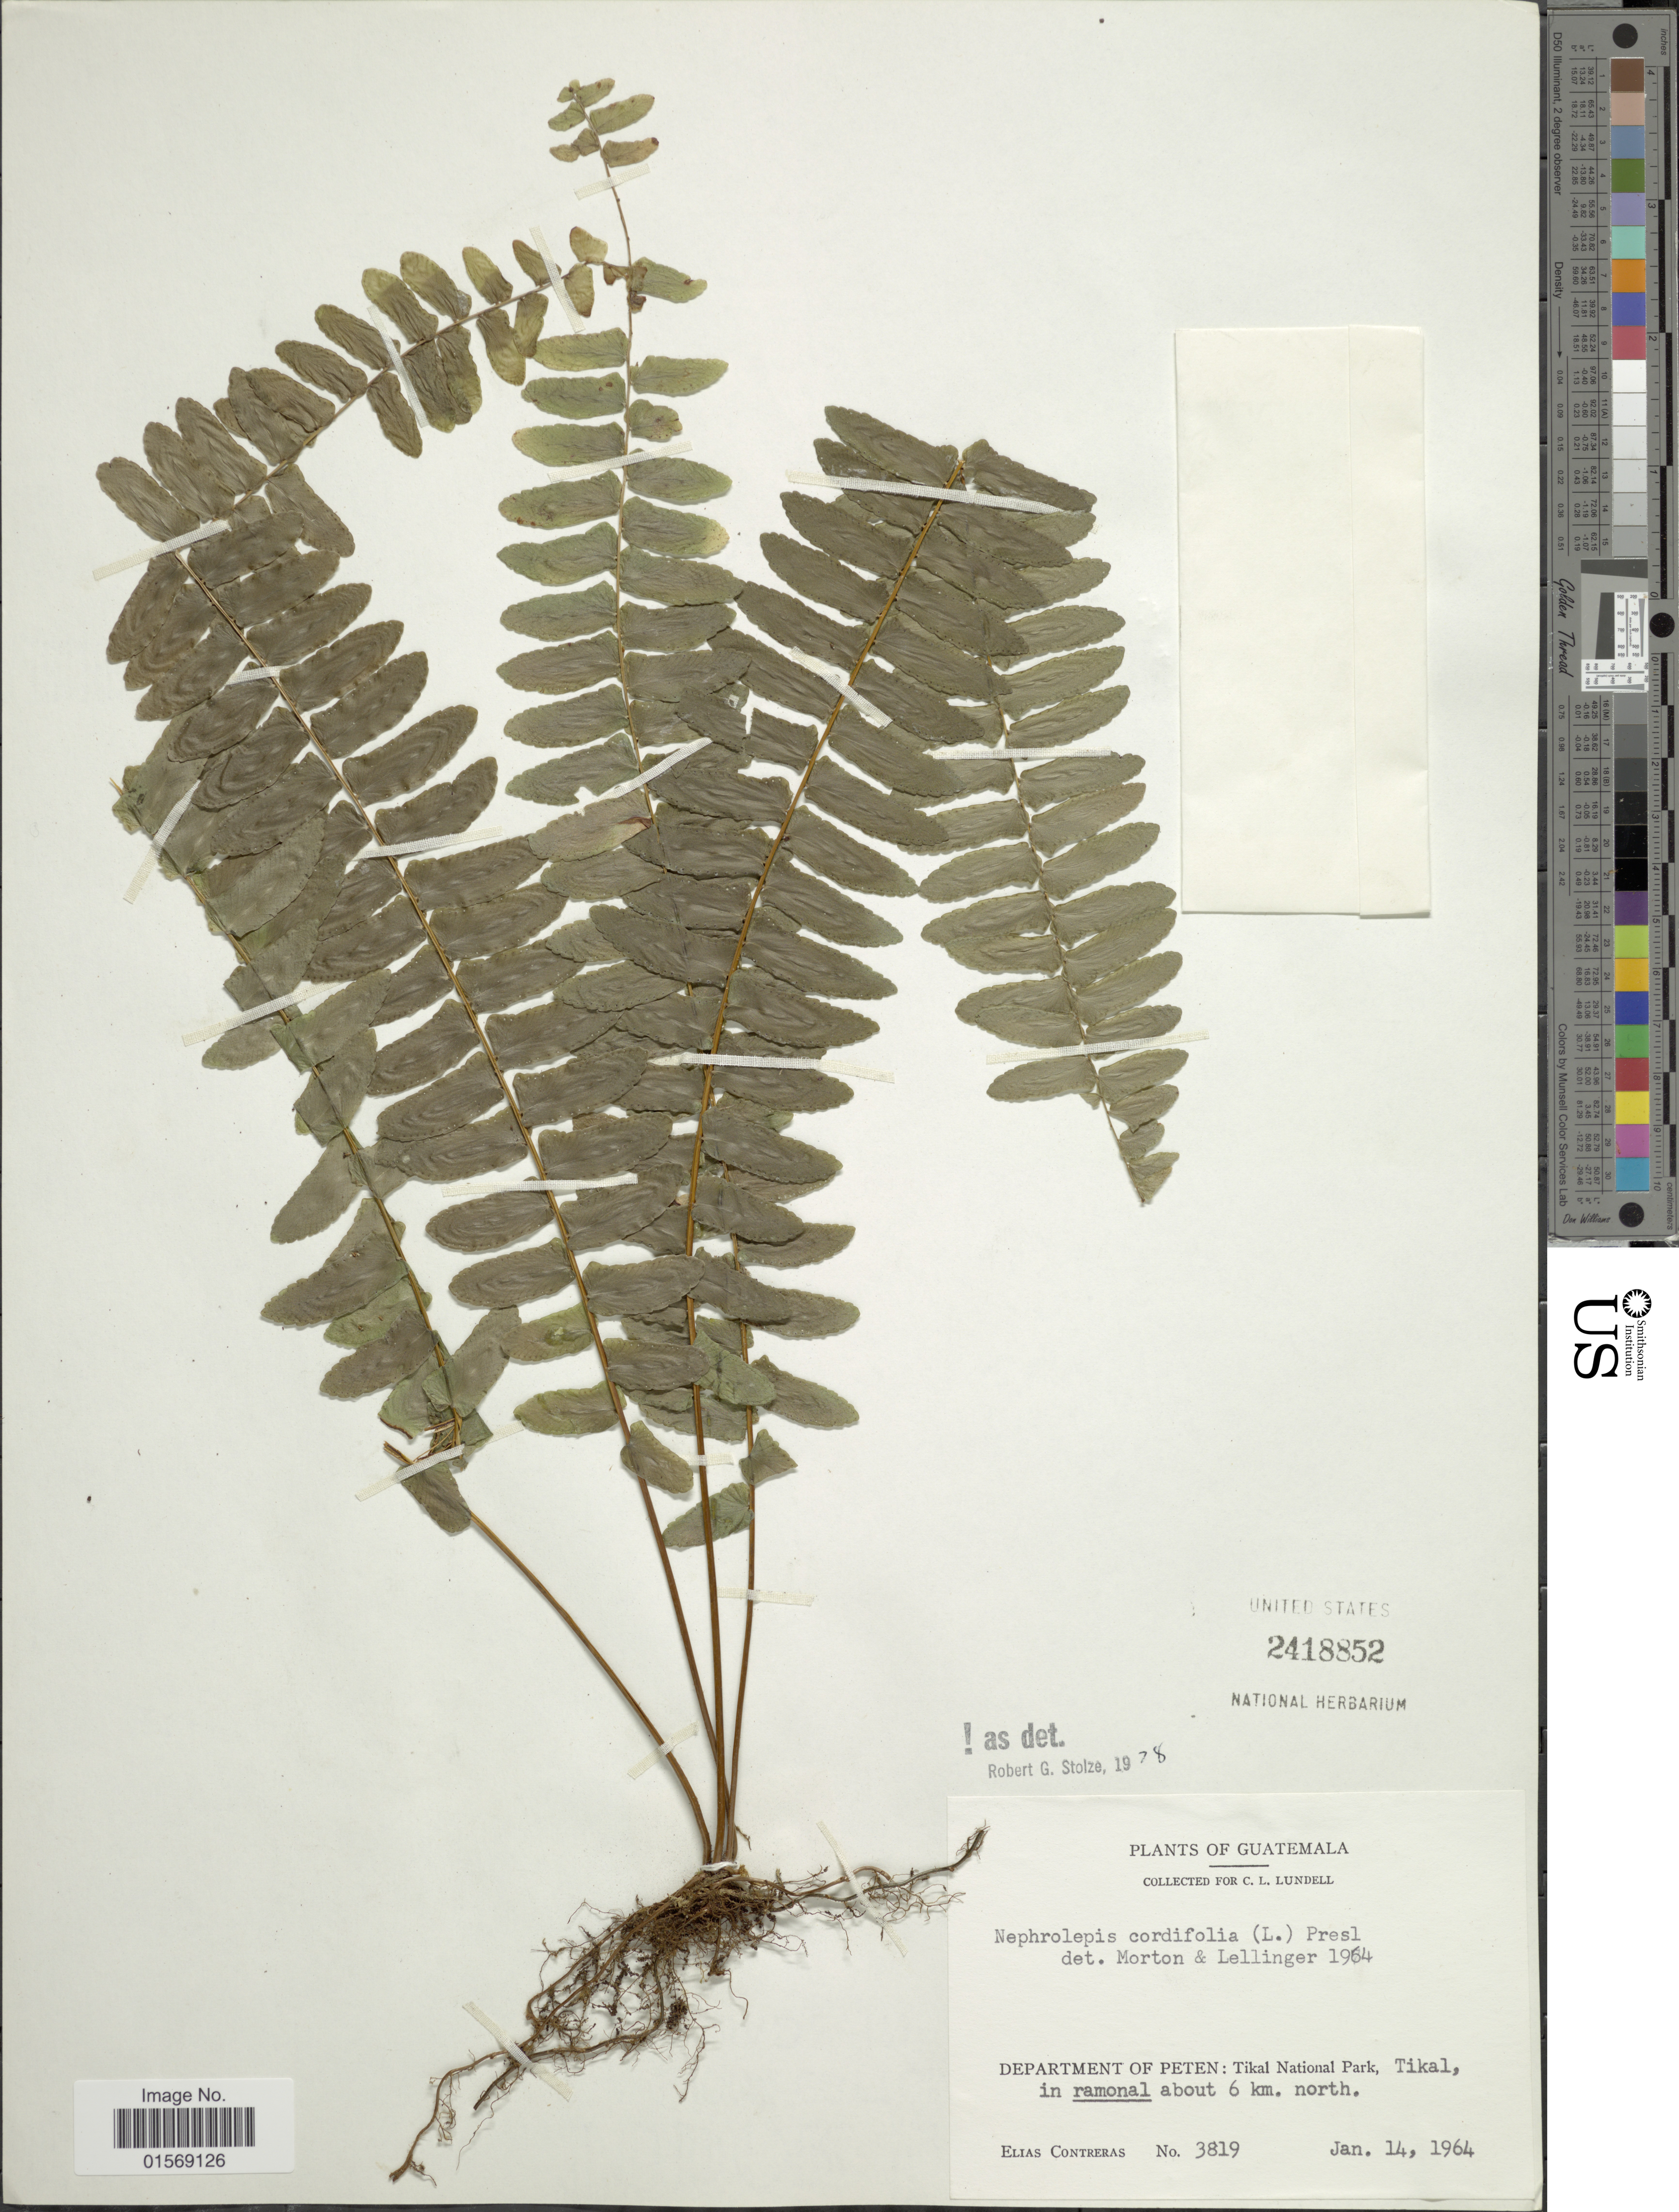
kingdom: Plantae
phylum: Tracheophyta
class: Polypodiopsida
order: Polypodiales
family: Nephrolepidaceae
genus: Nephrolepis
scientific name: Nephrolepis pendula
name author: (Raddi) J. Sm.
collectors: C. L. Lundell & E. Contreras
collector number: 3819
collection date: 1964-01-14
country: Guatemala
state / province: El Petén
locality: Guatemala. Department of Peten: Tikal National Park, Tikal, in ramonal about 6 km. north.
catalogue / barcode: US 2418852